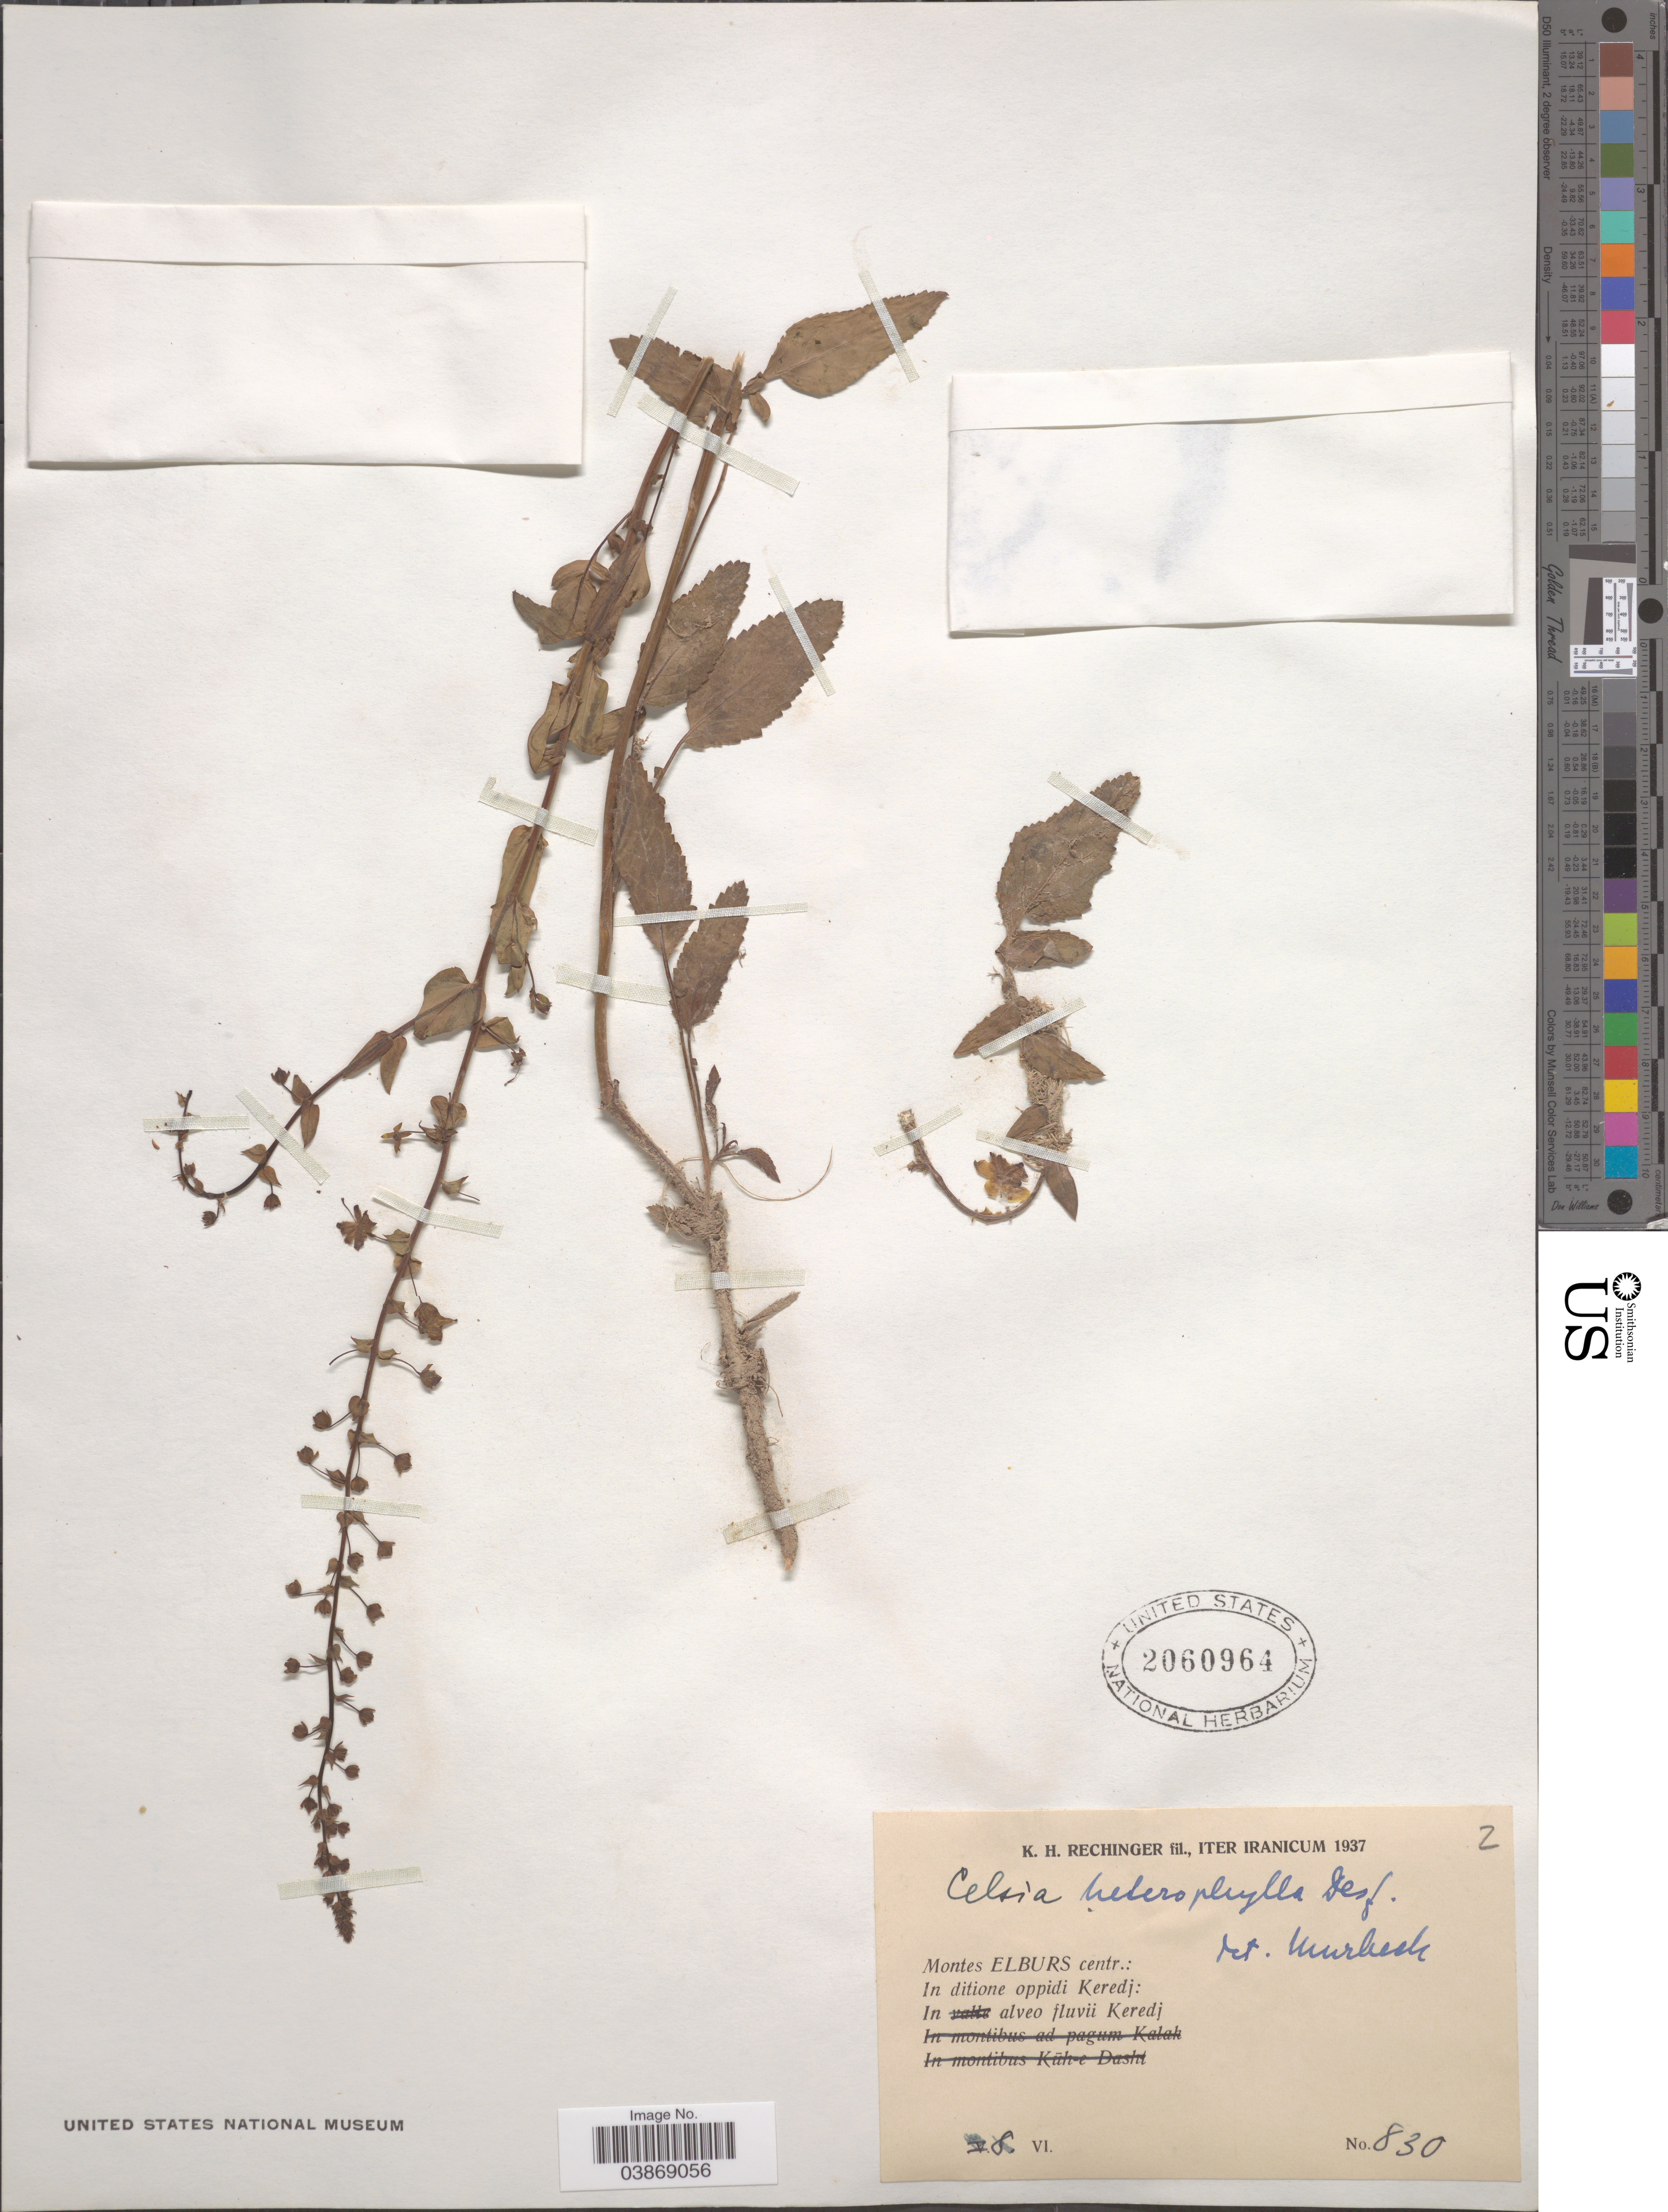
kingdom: Plantae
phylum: Tracheophyta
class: Magnoliopsida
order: Lamiales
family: Scrophulariaceae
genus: Celsia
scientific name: Celsia heterophylla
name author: Desf.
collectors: K. H. Rechinger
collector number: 830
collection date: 1937-06-08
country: Iran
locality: Montes Elburs centr.: In ditione oppidi Keredj: In alveo fluvii Keredj.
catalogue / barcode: US 2060964